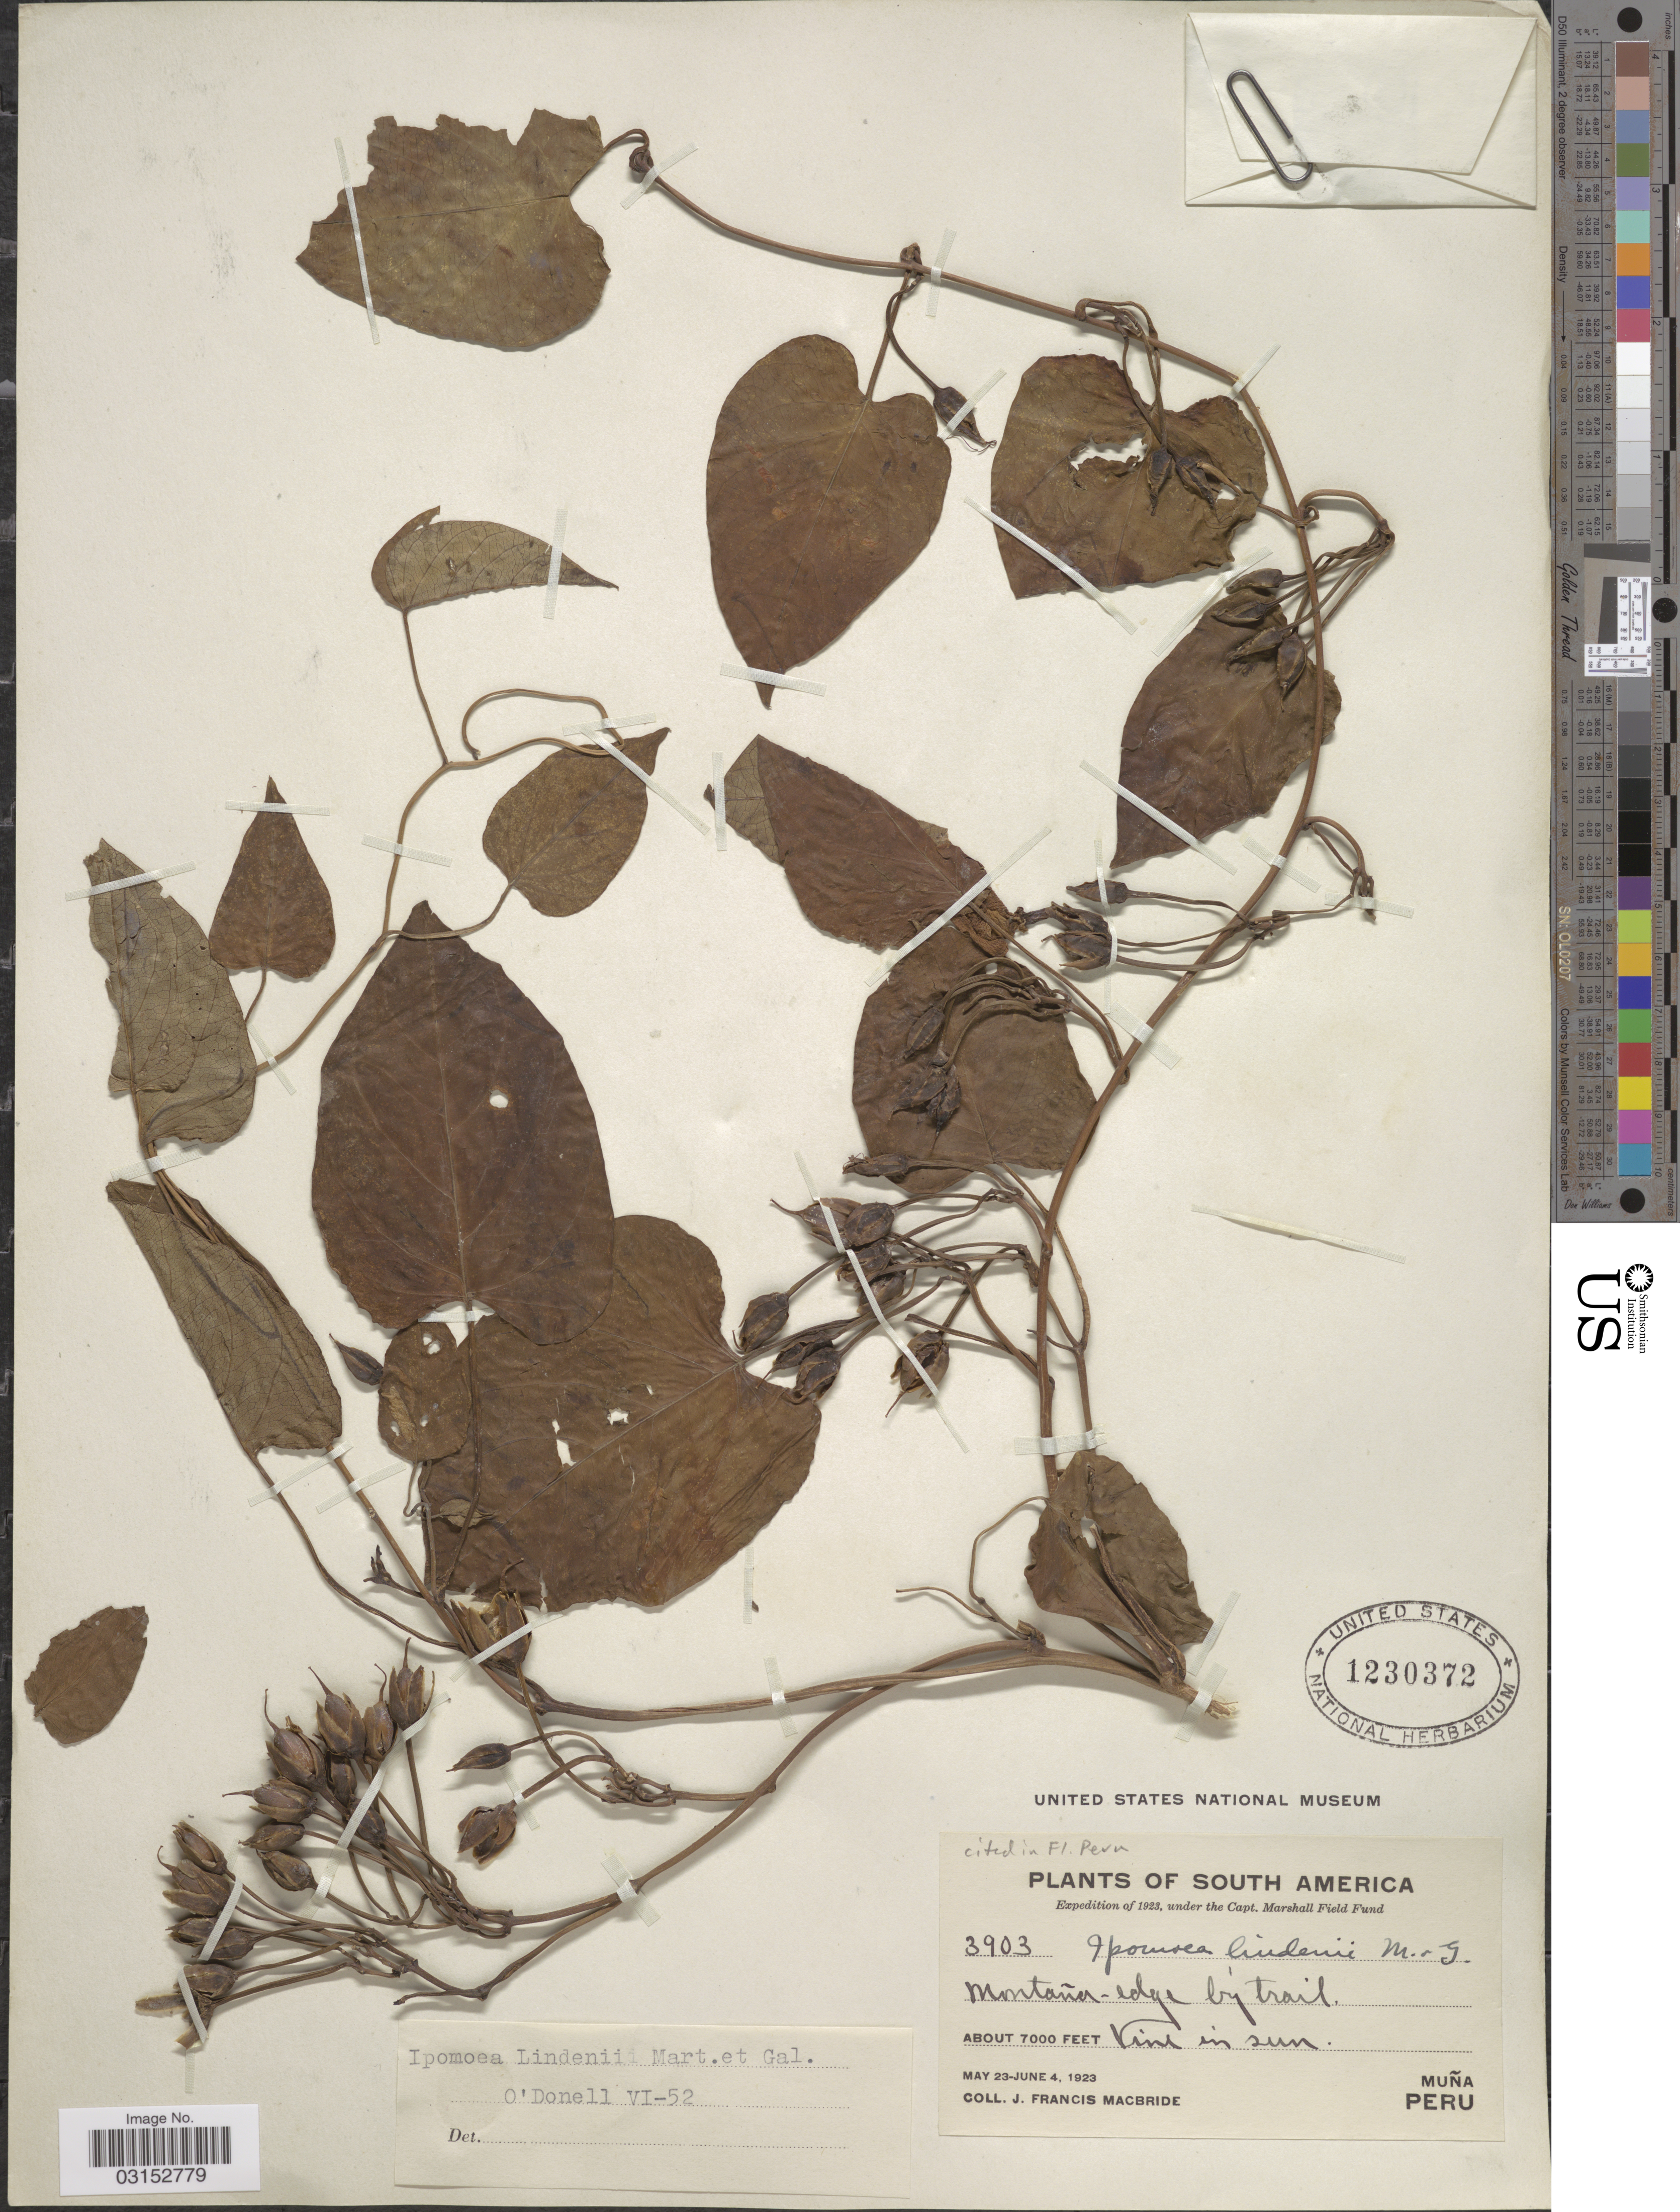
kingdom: Plantae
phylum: Tracheophyta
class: Magnoliopsida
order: Solanales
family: Convolvulaceae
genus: Ipomoea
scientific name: Ipomoea lindenii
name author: Galeotti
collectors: J. F. Macbride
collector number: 3903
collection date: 1923-05-23/1923-06-04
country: Peru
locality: Muña.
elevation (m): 2134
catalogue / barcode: US 1230372